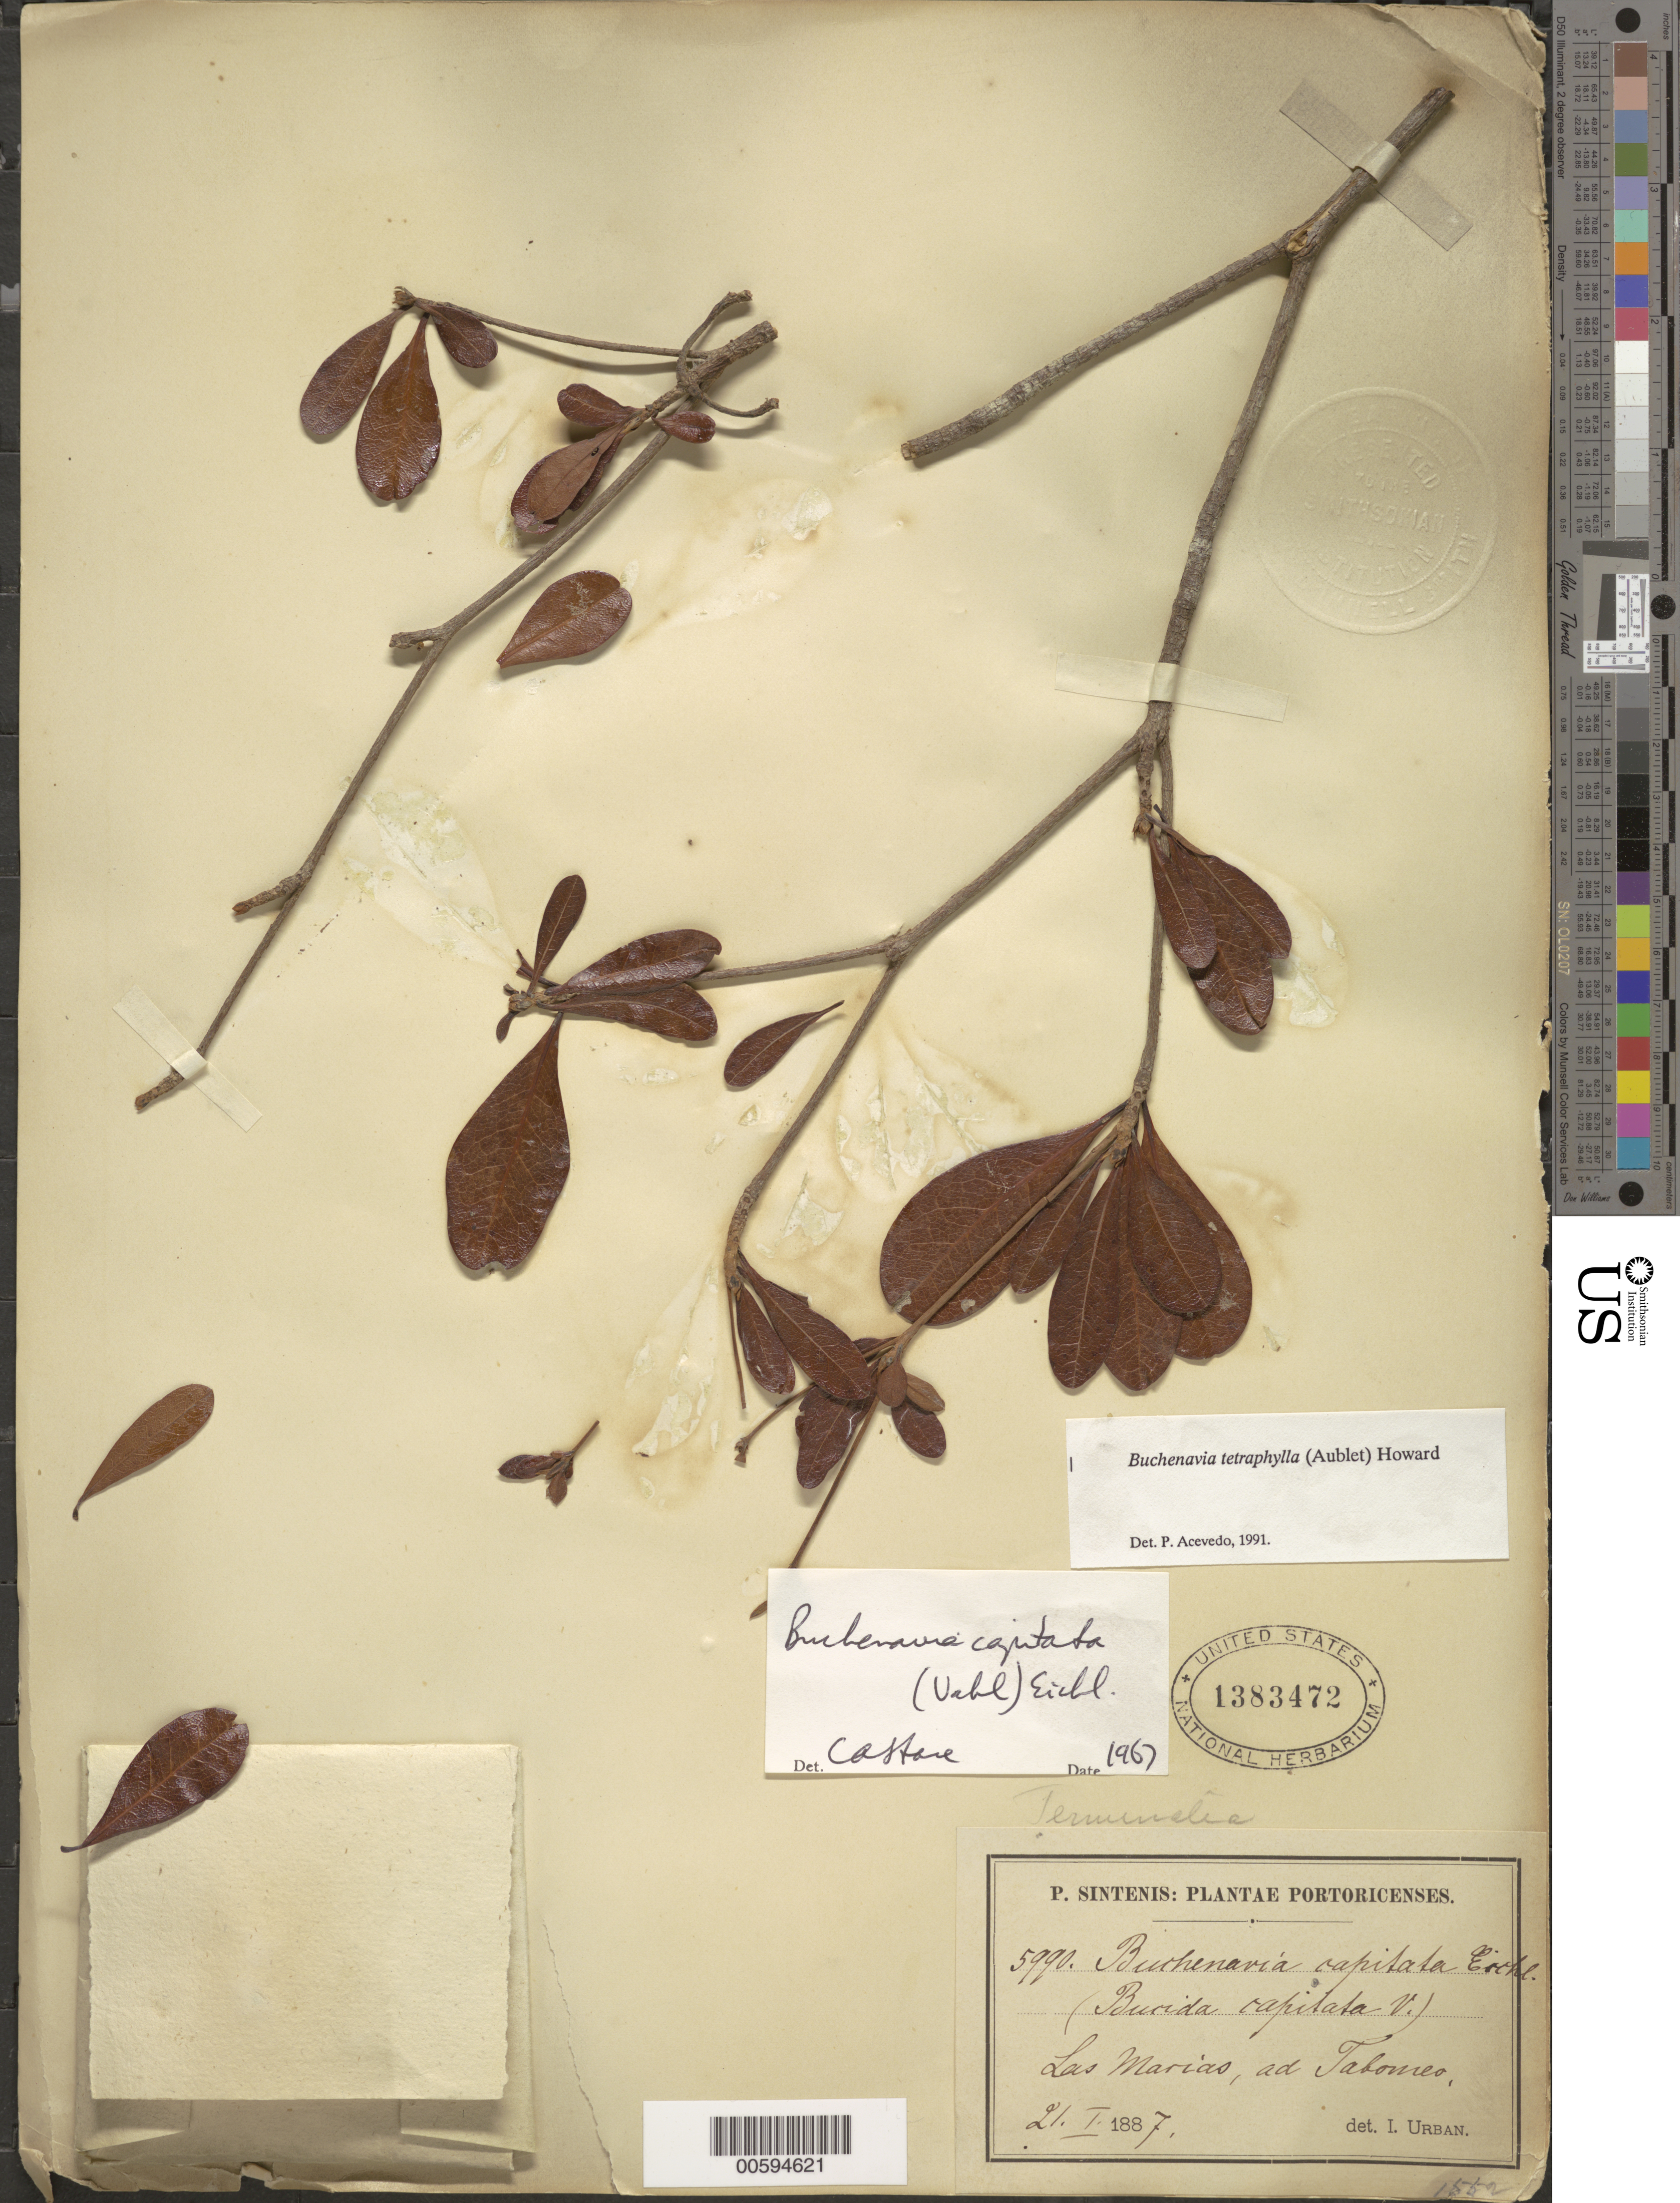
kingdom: Plantae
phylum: Tracheophyta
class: Magnoliopsida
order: Myrtales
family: Combretaceae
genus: Terminalia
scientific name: Terminalia tetraphylla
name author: (Aubl.) Gere & Boatwr.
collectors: P. Sintenis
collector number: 5990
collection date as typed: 21 Jan 1887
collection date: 1887-01-21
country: Puerto Rico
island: Greater Antilles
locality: Las Marias, ad Tabonuco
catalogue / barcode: US 1383472